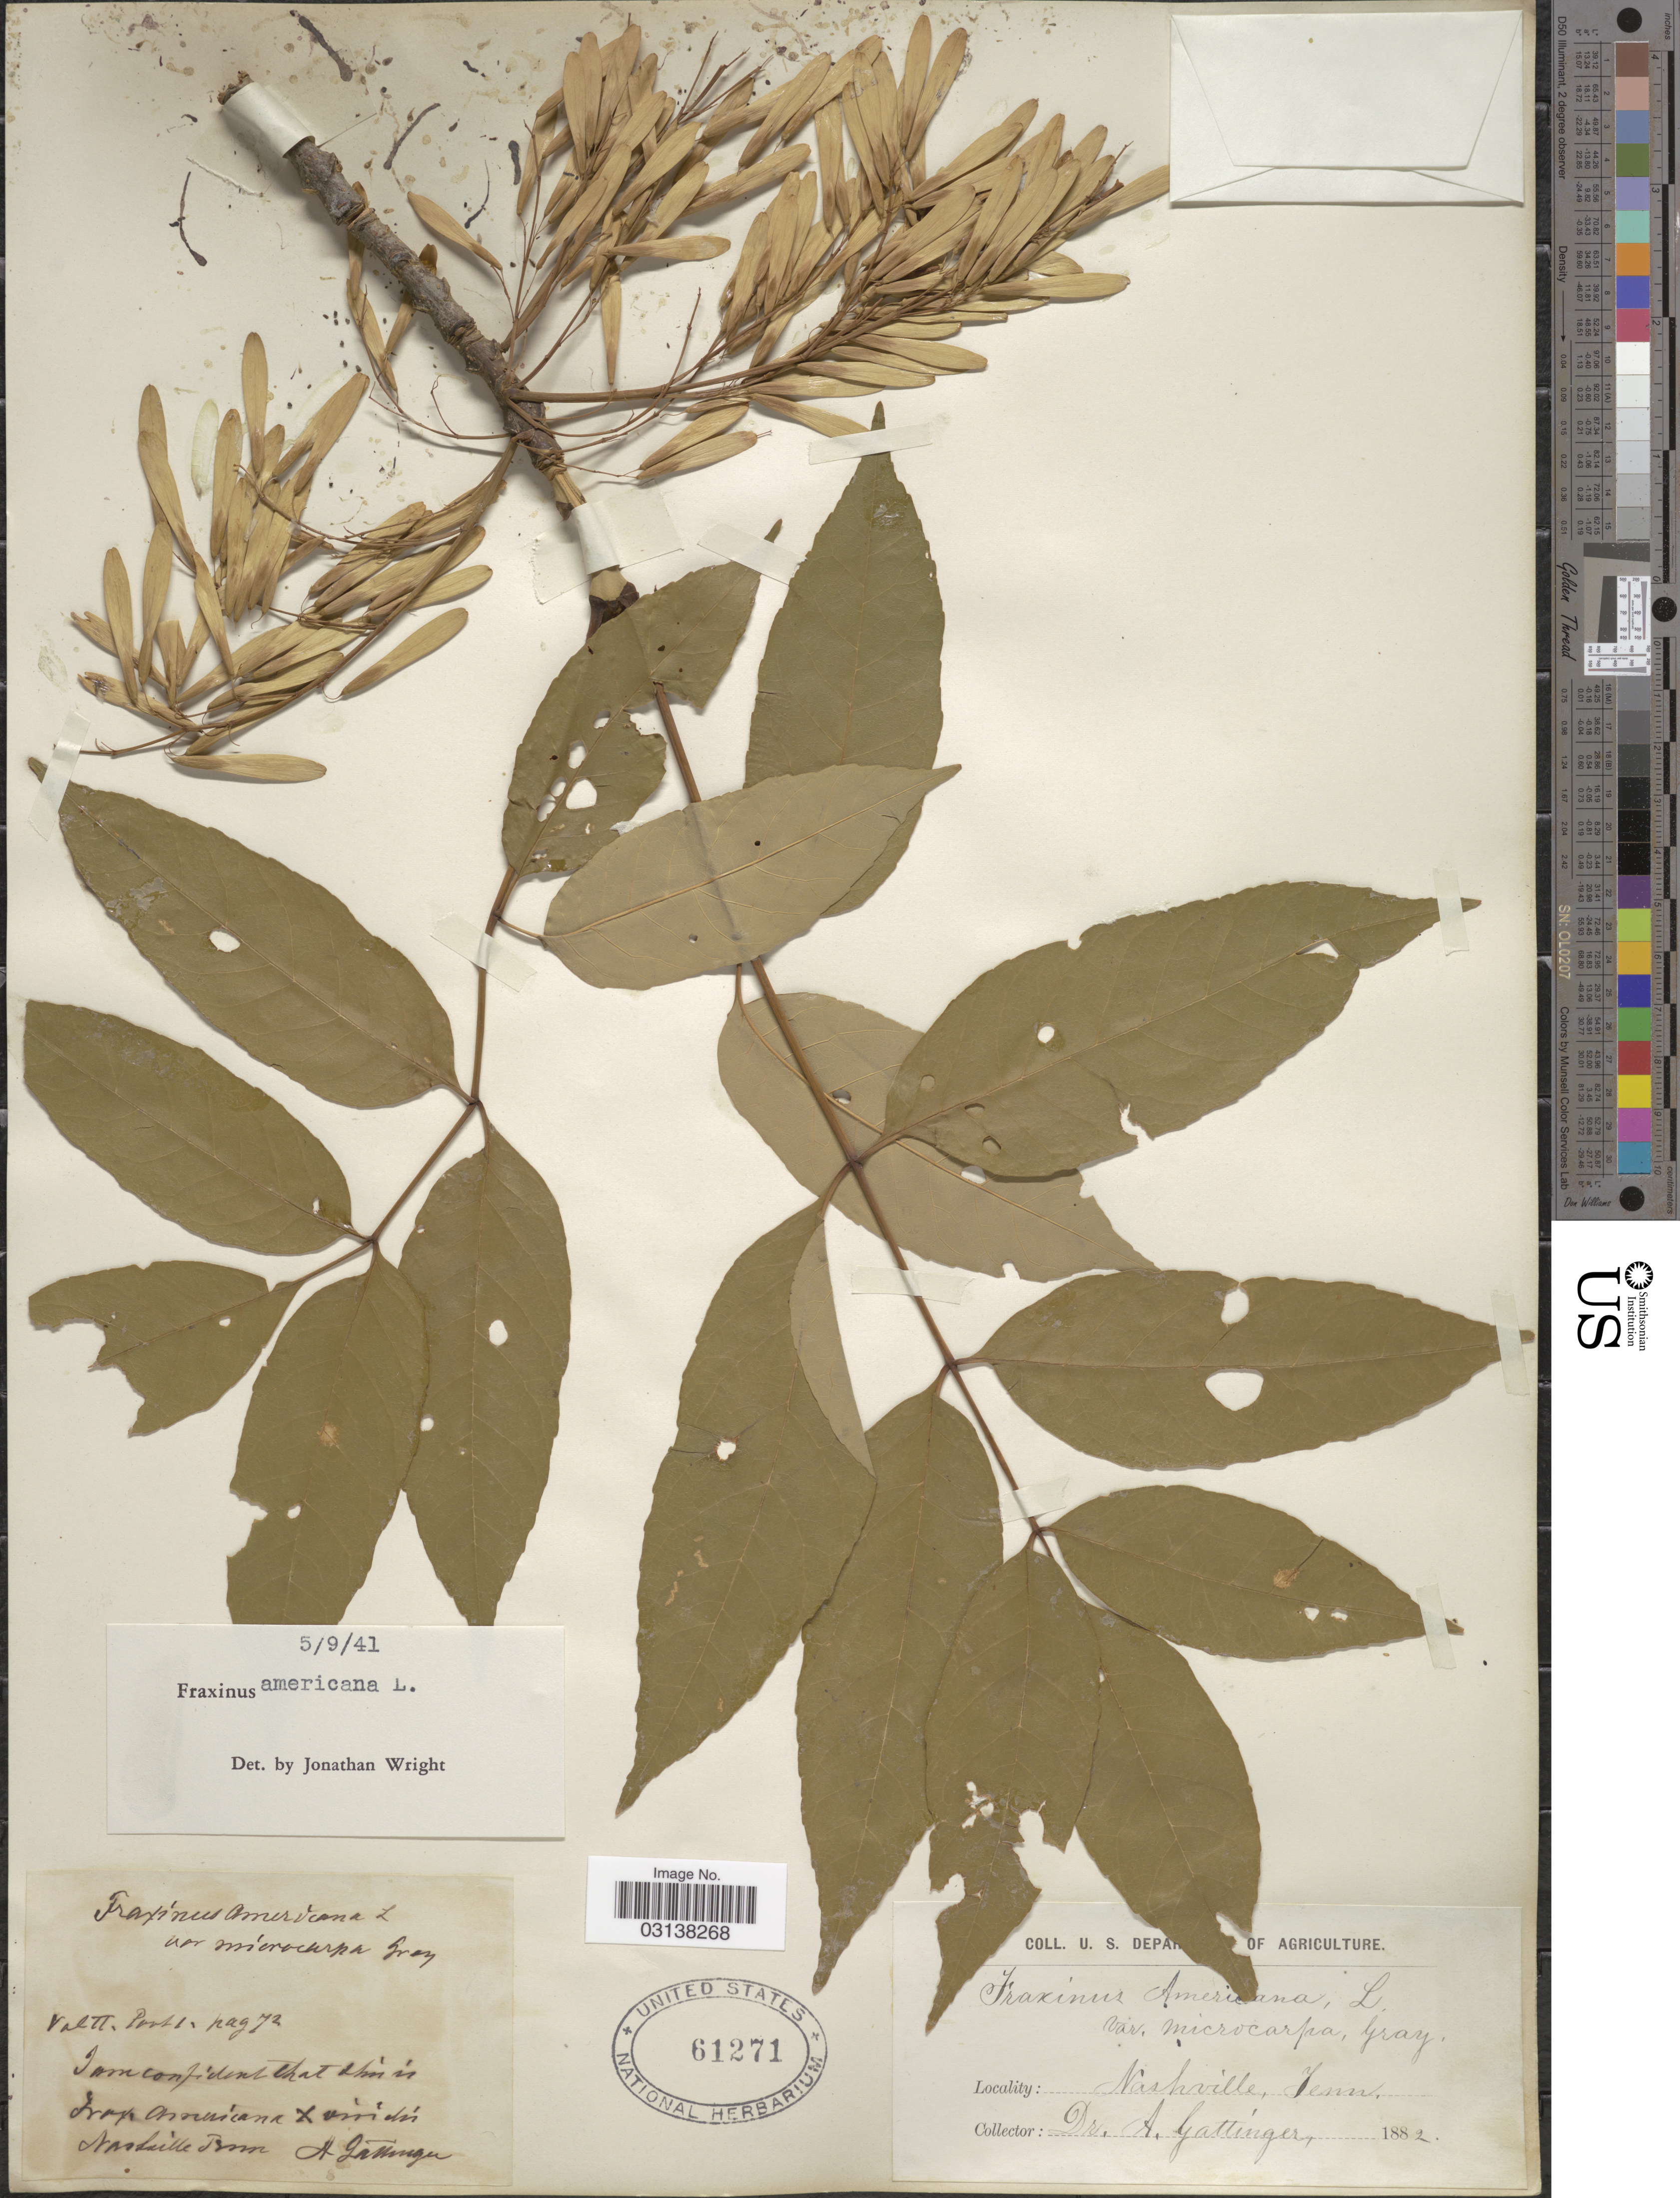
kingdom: Plantae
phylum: Tracheophyta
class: Magnoliopsida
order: Lamiales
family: Oleaceae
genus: Fraxinus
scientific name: Fraxinus americana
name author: L.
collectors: A. Gattinger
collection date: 1882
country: United States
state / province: Tennessee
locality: Nashville.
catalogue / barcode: US 61271